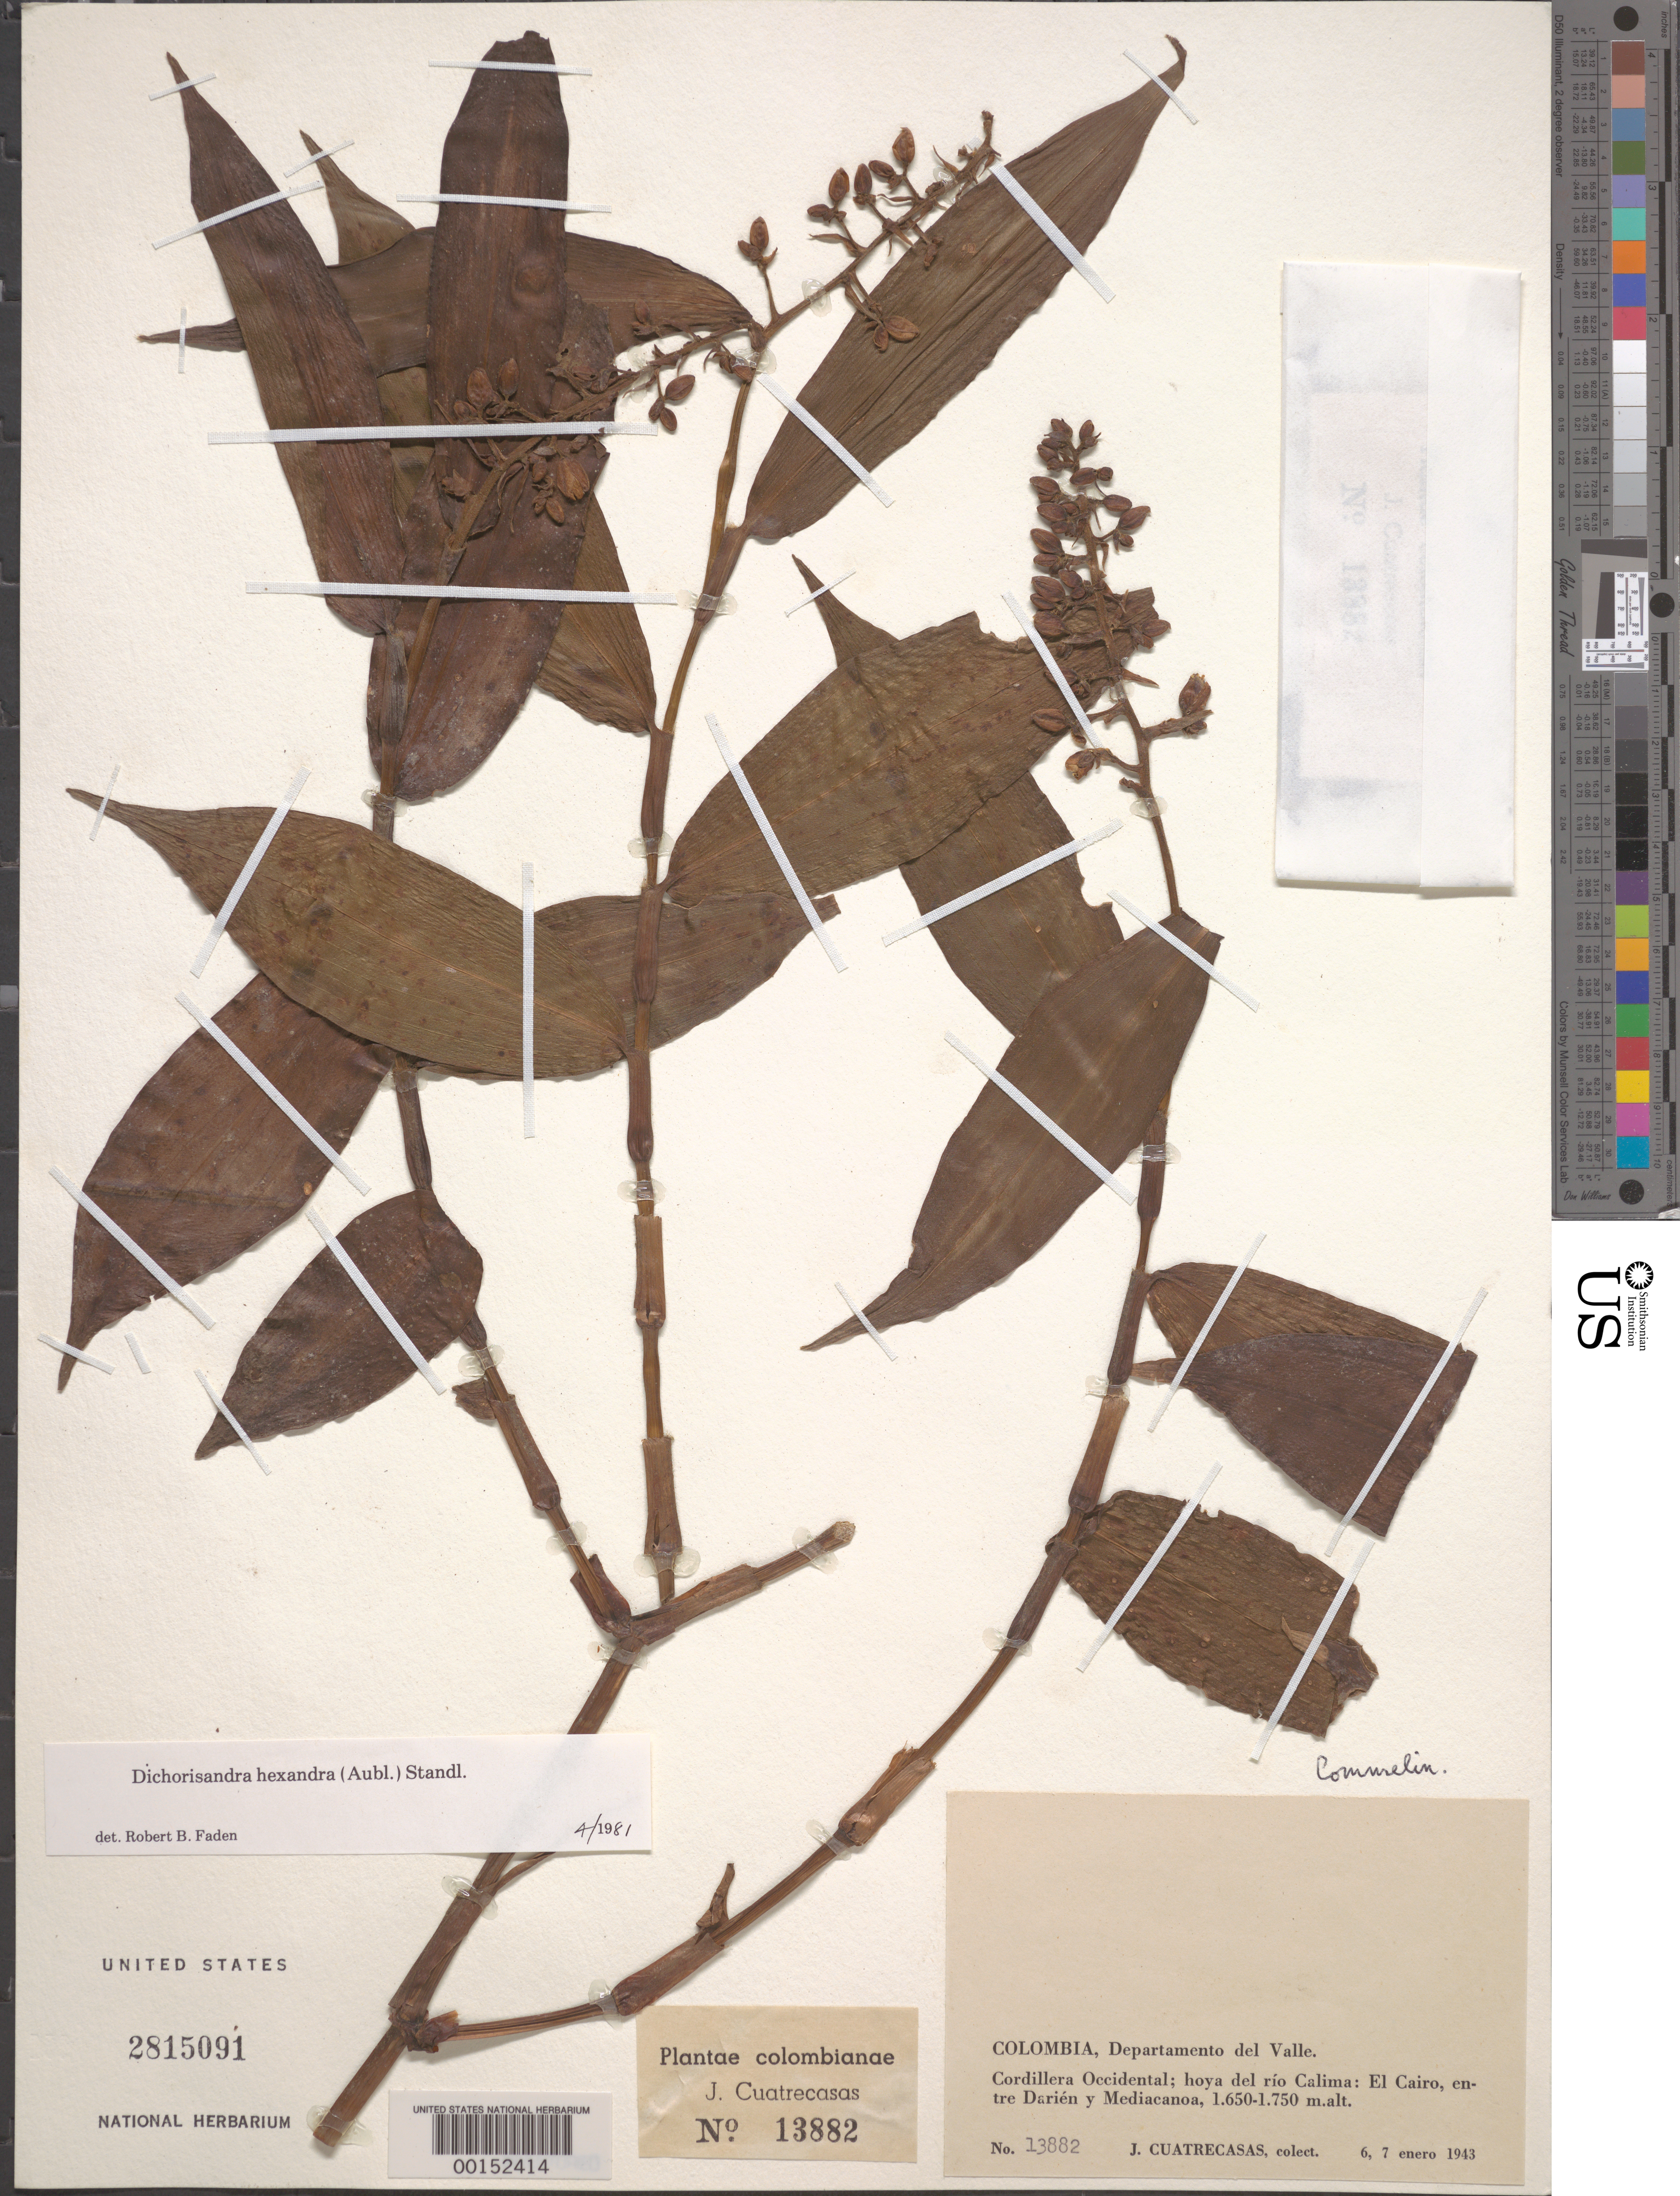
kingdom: Plantae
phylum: Tracheophyta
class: Liliopsida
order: Commelinales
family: Commelinaceae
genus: Dichorisandra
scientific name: Dichorisandra hexandra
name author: (Aubl.) Standl.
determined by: Faden, Robert B., (US), Smithsonian Institution - National Museum of Natural History (UNITED STATES)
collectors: J. Cuatrecasas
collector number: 13882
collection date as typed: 06 Jan 1943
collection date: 1943-01-06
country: Colombia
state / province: Valle del Cauca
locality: Rio Calima; el Cairo between Darien and mediaCañoa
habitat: Riverbank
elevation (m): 1650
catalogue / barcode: US 2815091